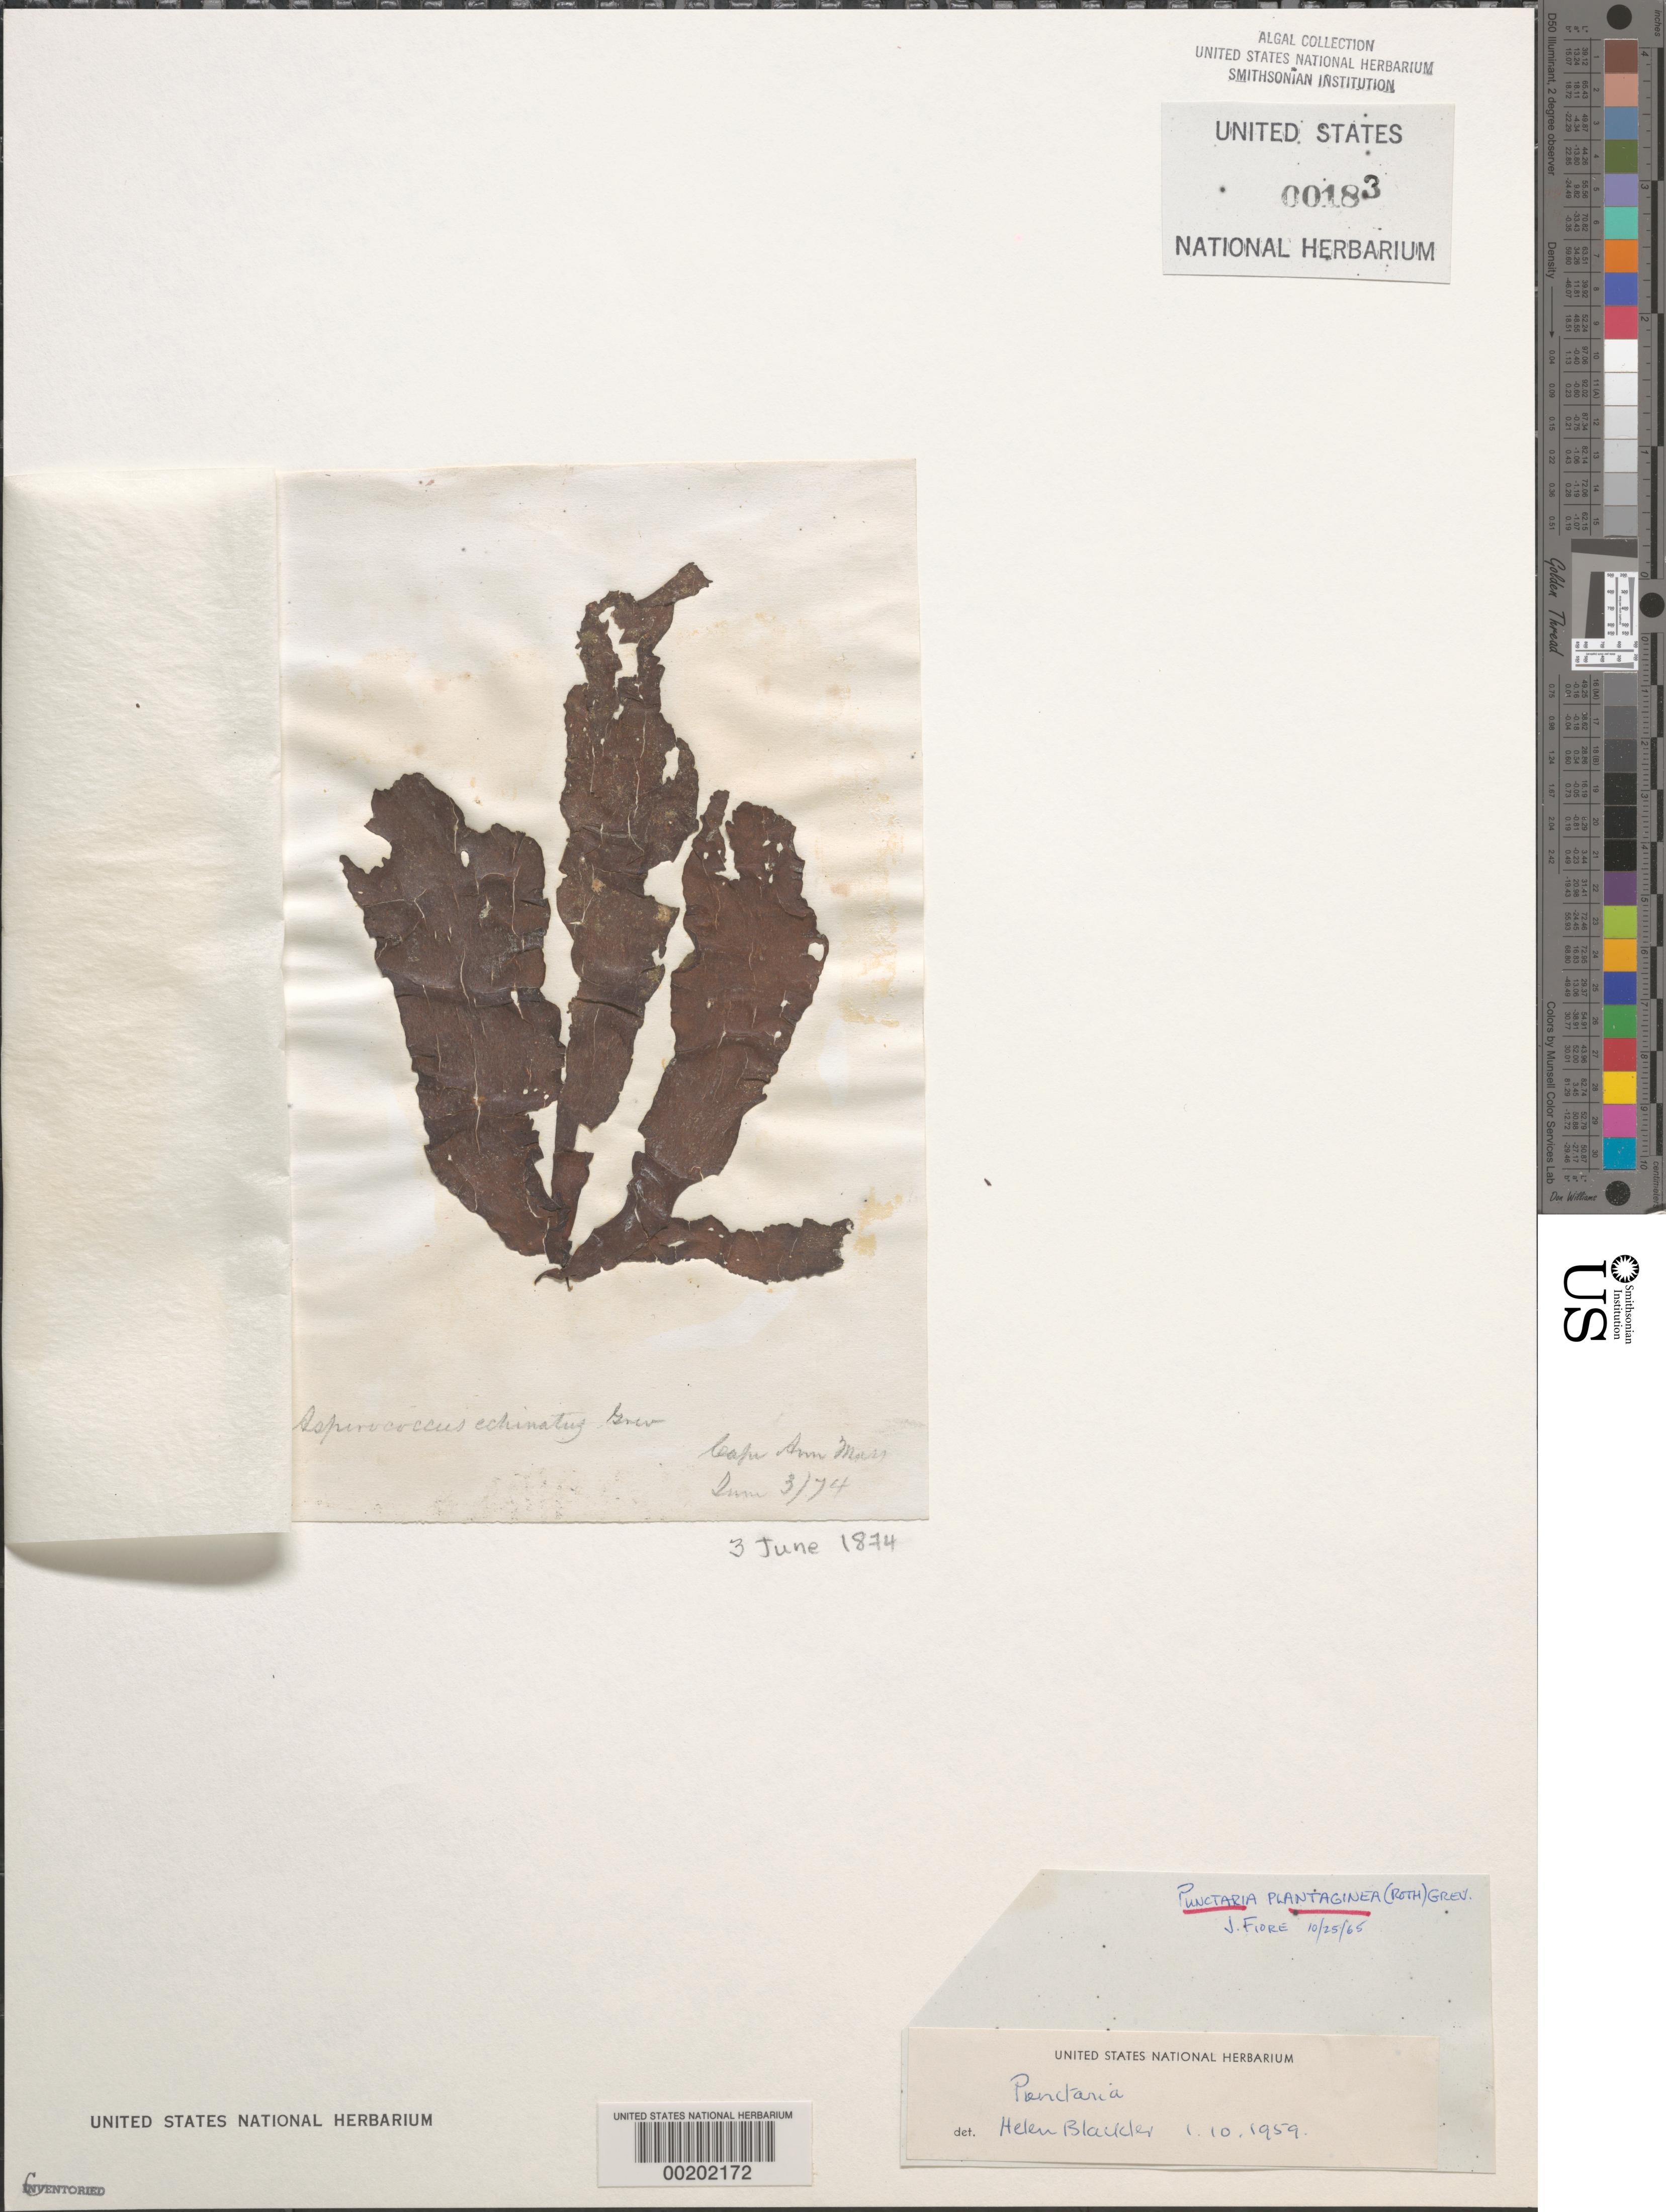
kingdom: Chromista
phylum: Ochrophyta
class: Phaeophyceae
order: Dictyosiphonales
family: Punctariaceae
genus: Punctaria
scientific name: Punctaria plantaginea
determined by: Fiore, J.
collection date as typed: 03 Jun 1874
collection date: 1874-06-03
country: United States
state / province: Massachusetts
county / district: Essex County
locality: Cape Ann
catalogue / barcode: US 183